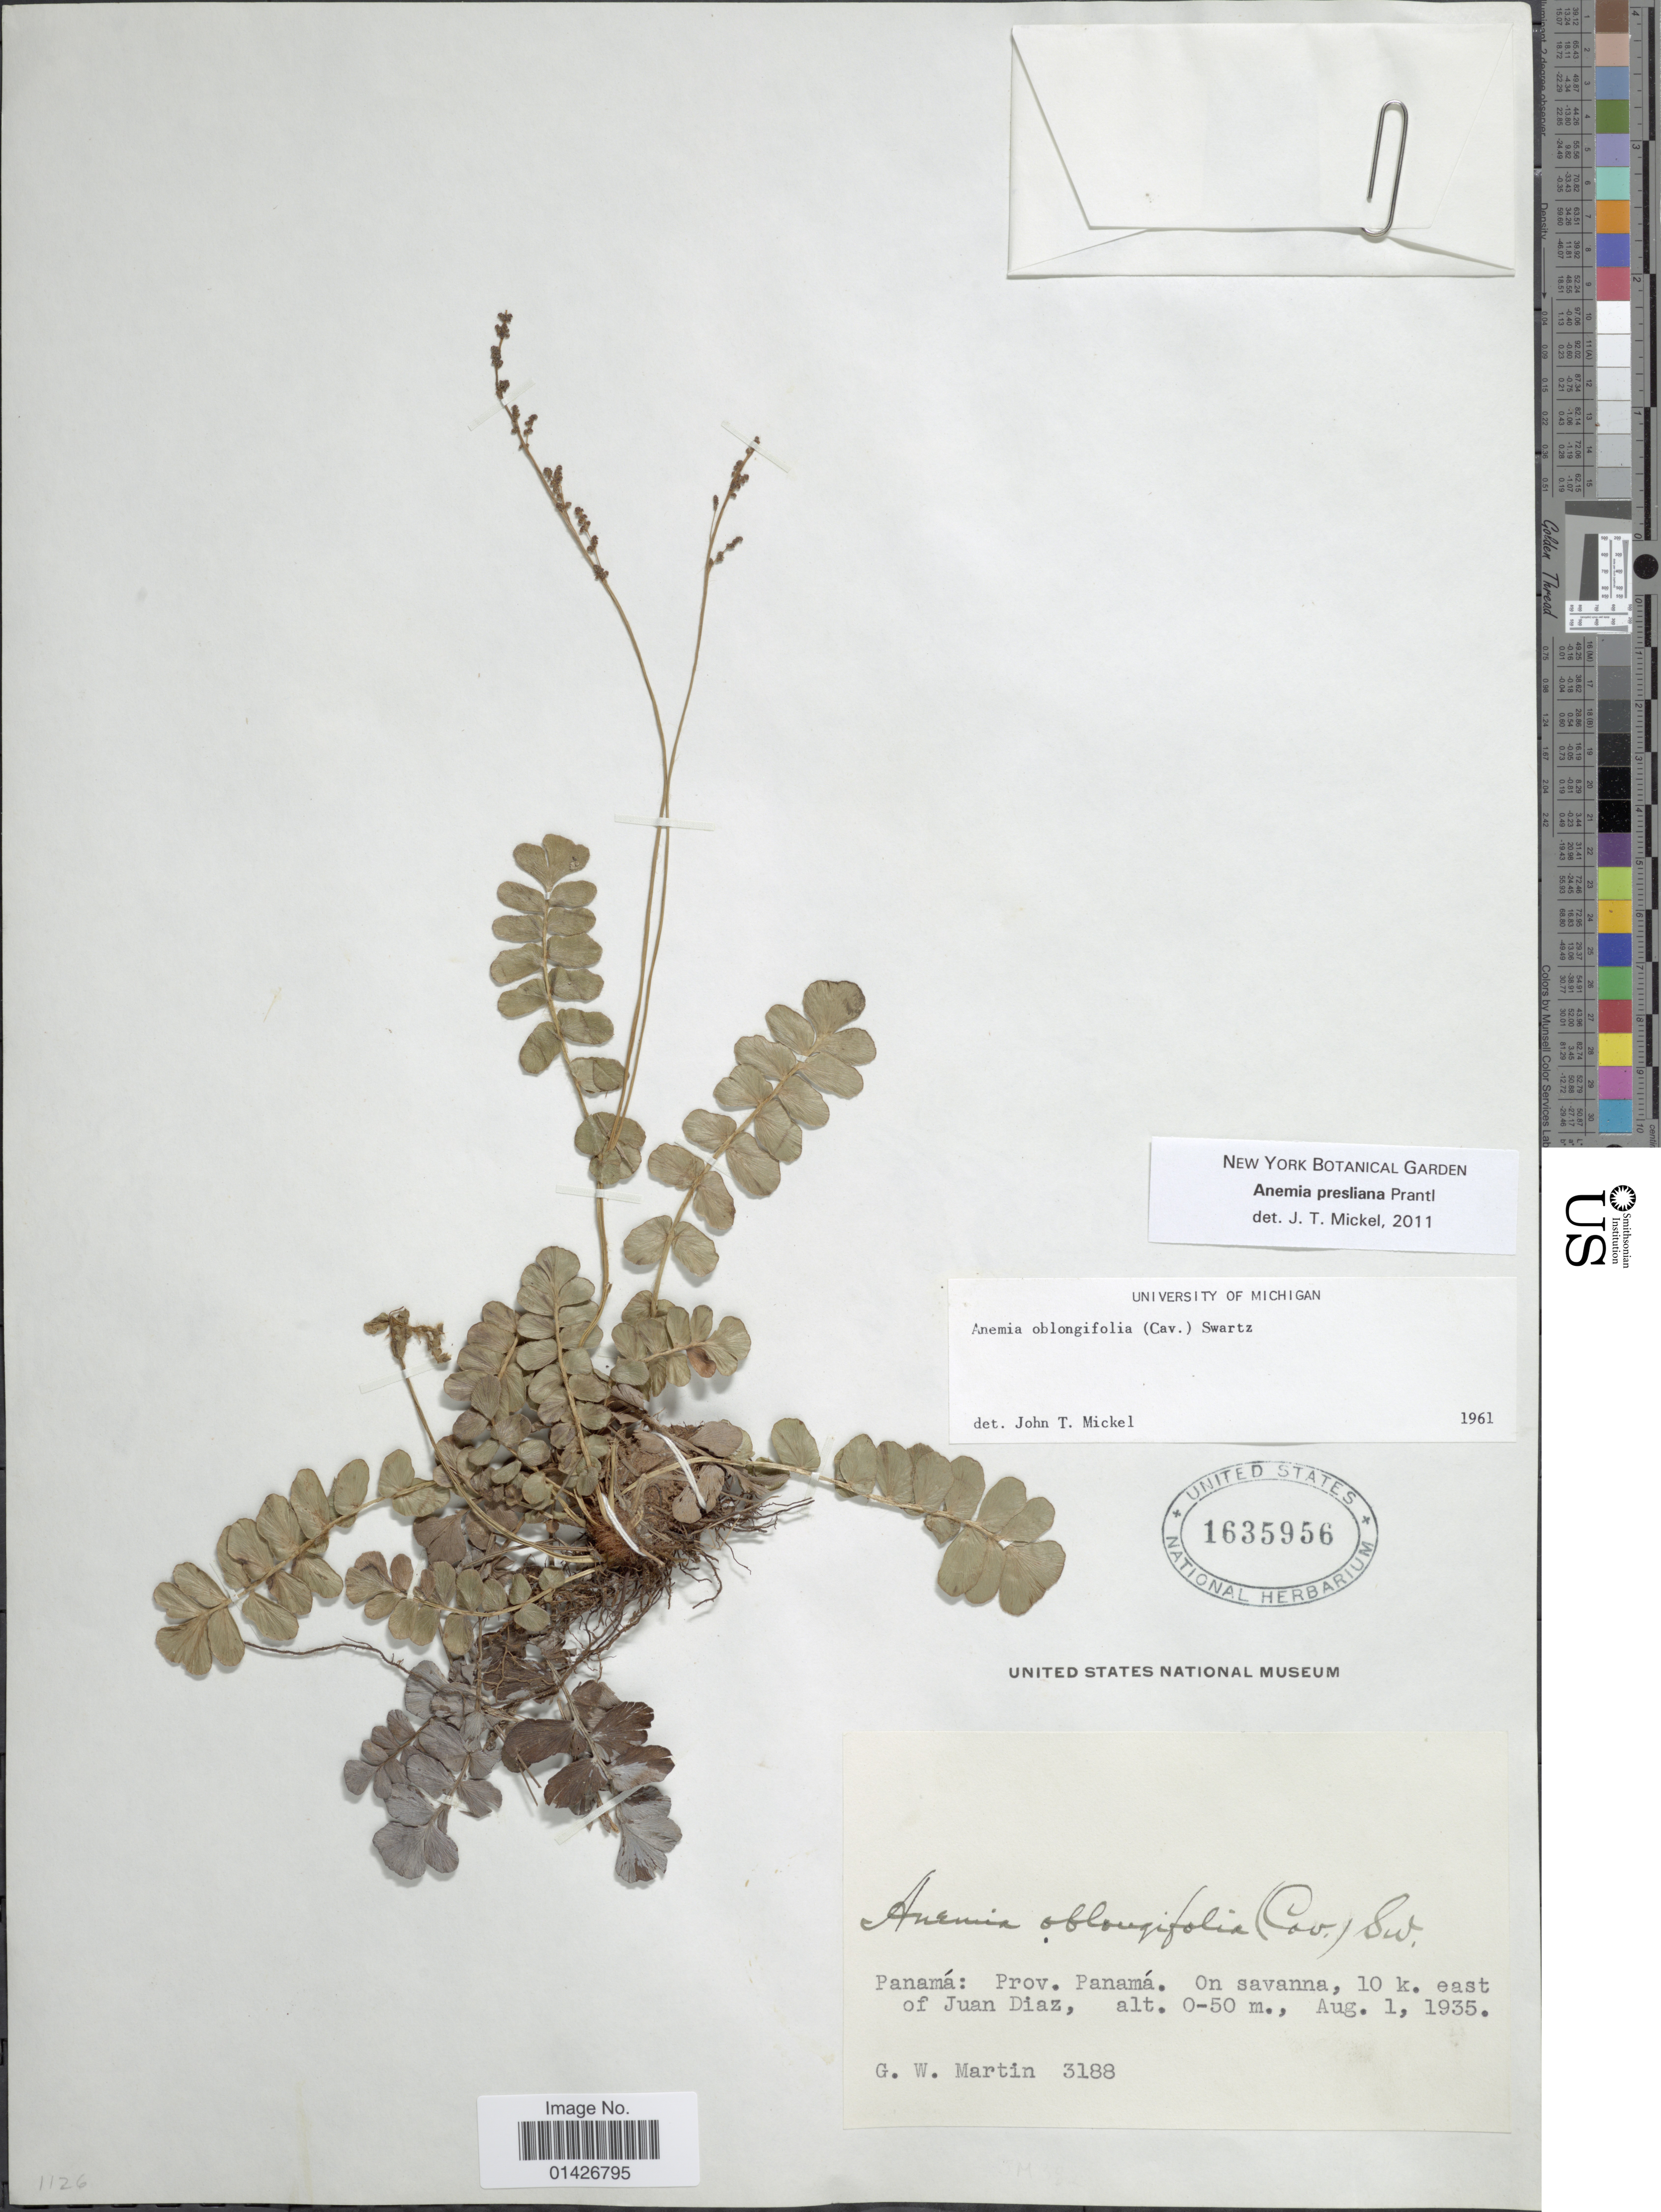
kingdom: Plantae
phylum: Tracheophyta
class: Polypodiopsida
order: Schizaeales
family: Anemiaceae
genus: Anemia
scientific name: Anemia presliana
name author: Prantl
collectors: G. W. Martin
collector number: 3188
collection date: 1935-08-01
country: Panama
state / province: Panamá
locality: On savanna, 10 k. east of Juan Diaz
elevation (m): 0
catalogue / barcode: US 1635956